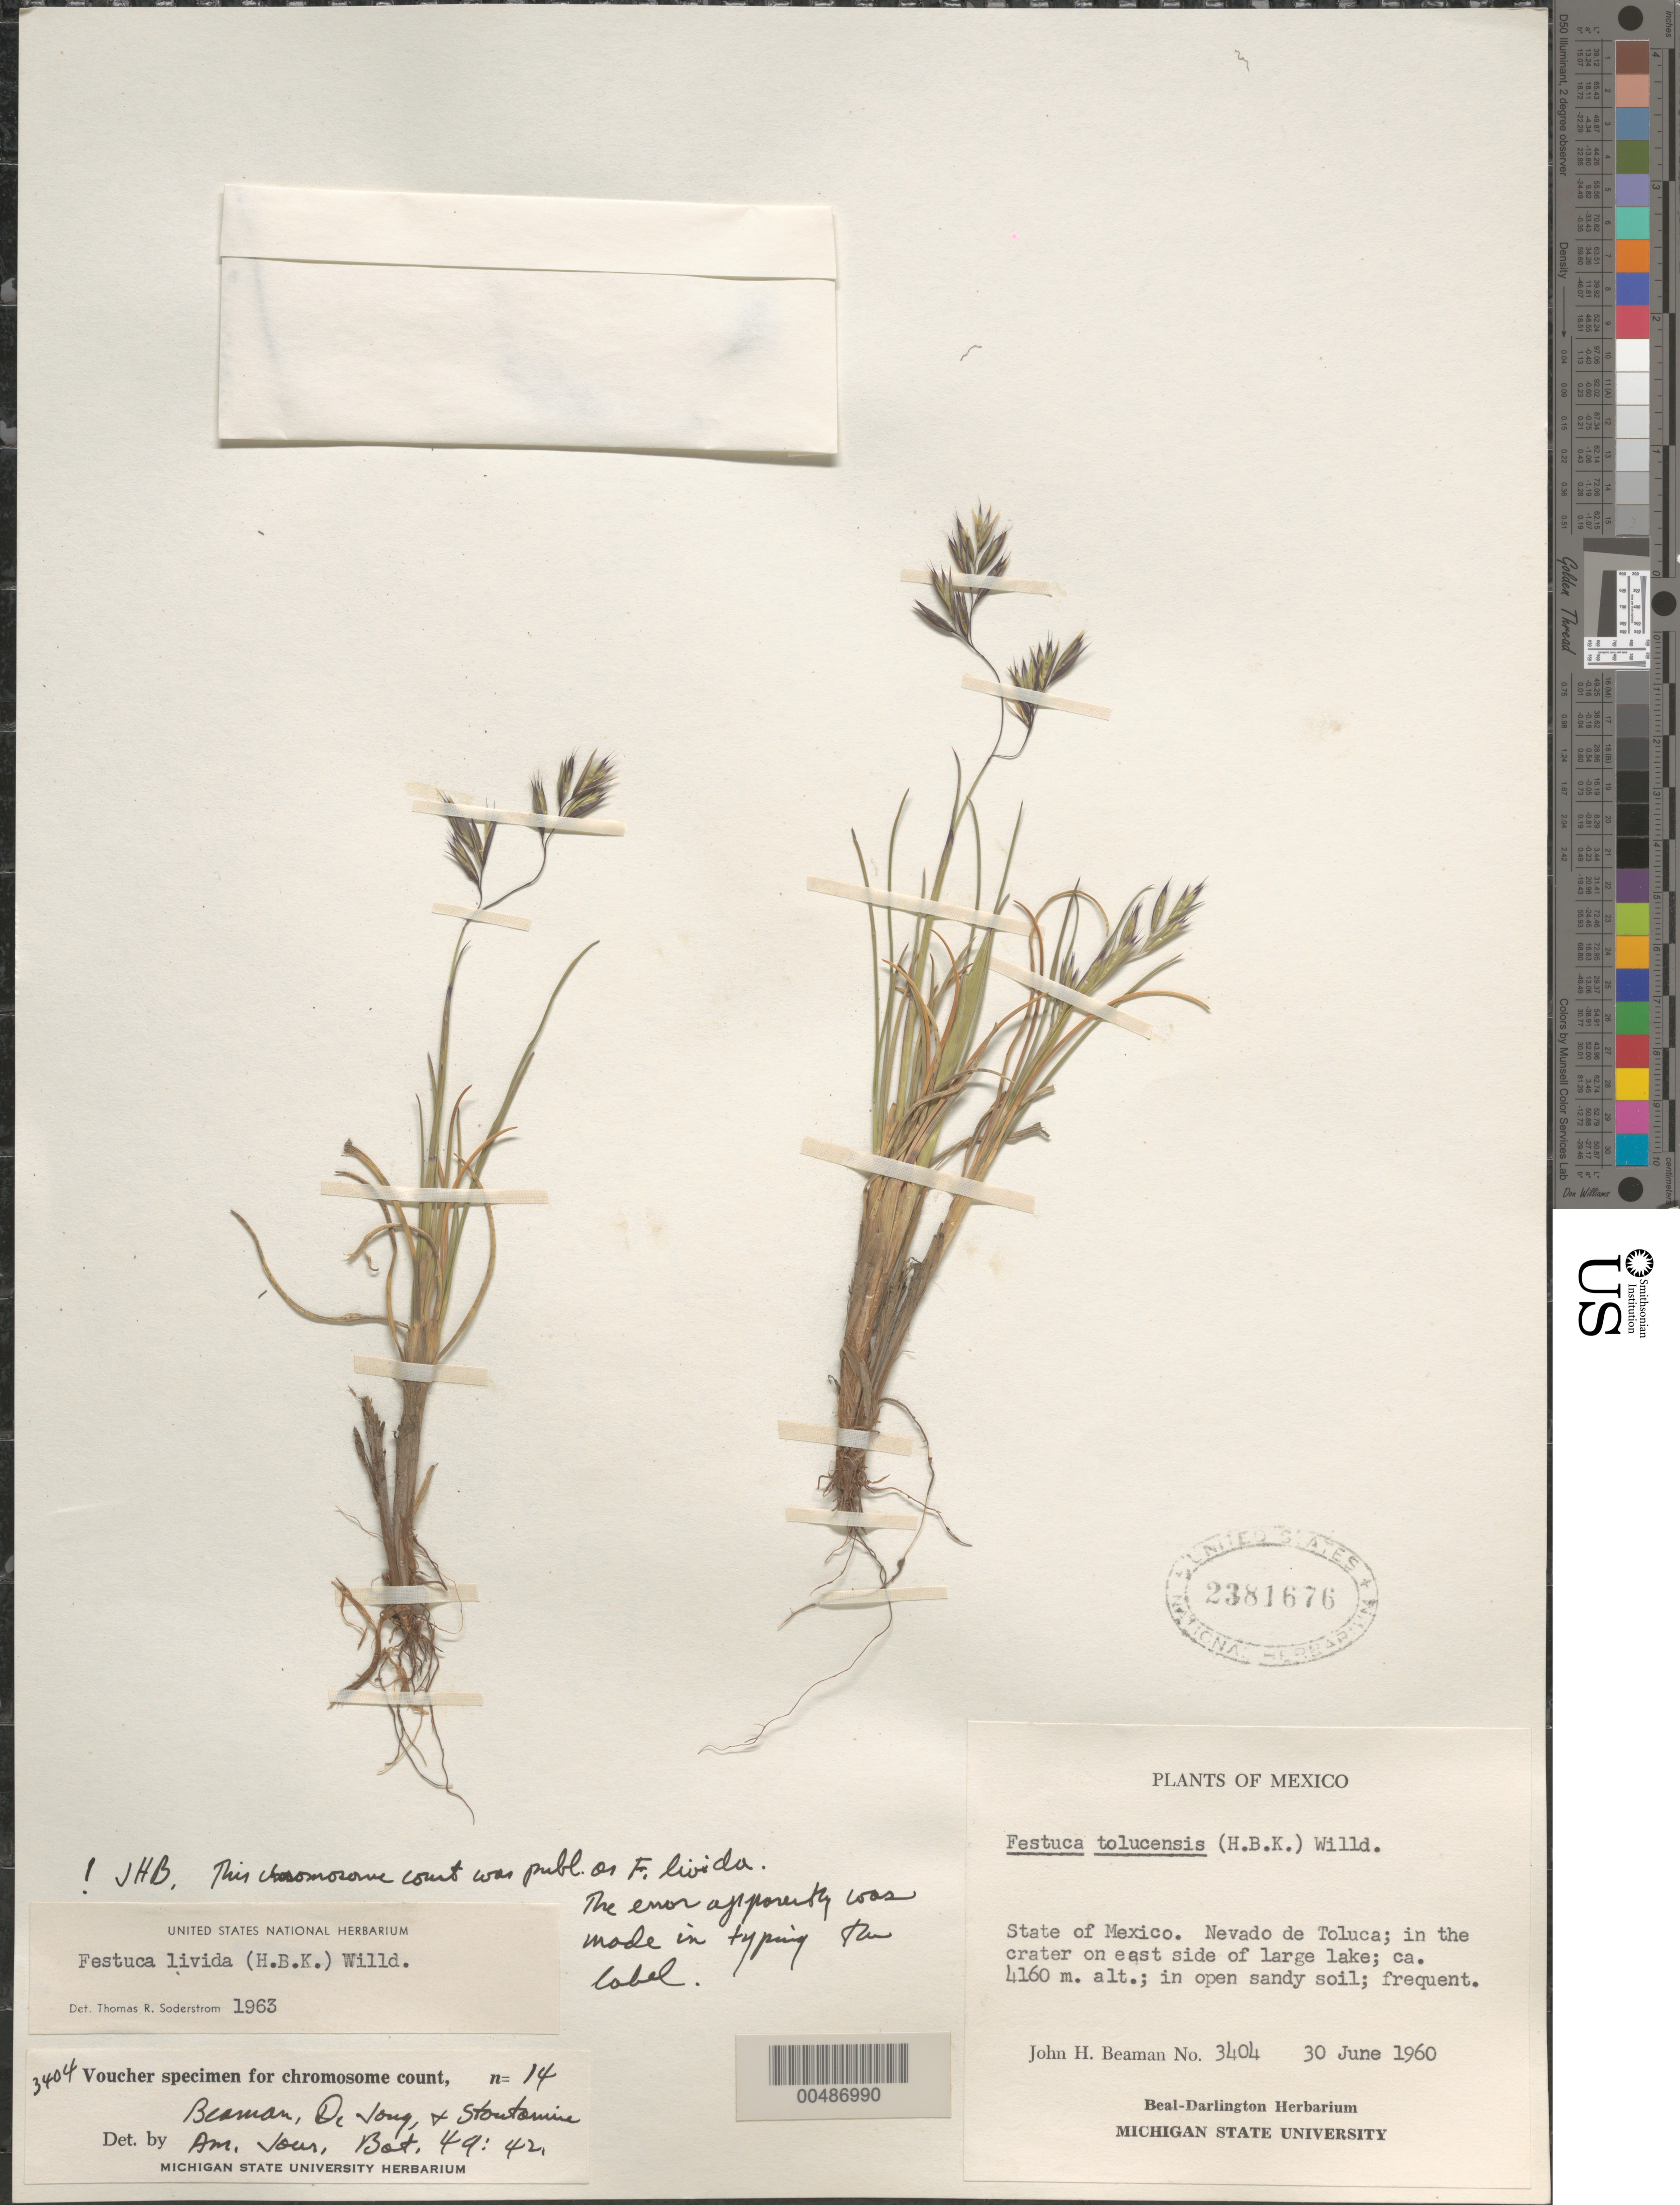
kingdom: Plantae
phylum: Tracheophyta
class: Liliopsida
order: Poales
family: Poaceae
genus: Helleria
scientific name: Helleria livida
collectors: J. H. Beaman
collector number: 3404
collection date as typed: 30 Jun 1960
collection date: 1960-06-30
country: Mexico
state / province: México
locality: Nevado de Toluca; in the crater on E side of large lake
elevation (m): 4160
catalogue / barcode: US 2381676